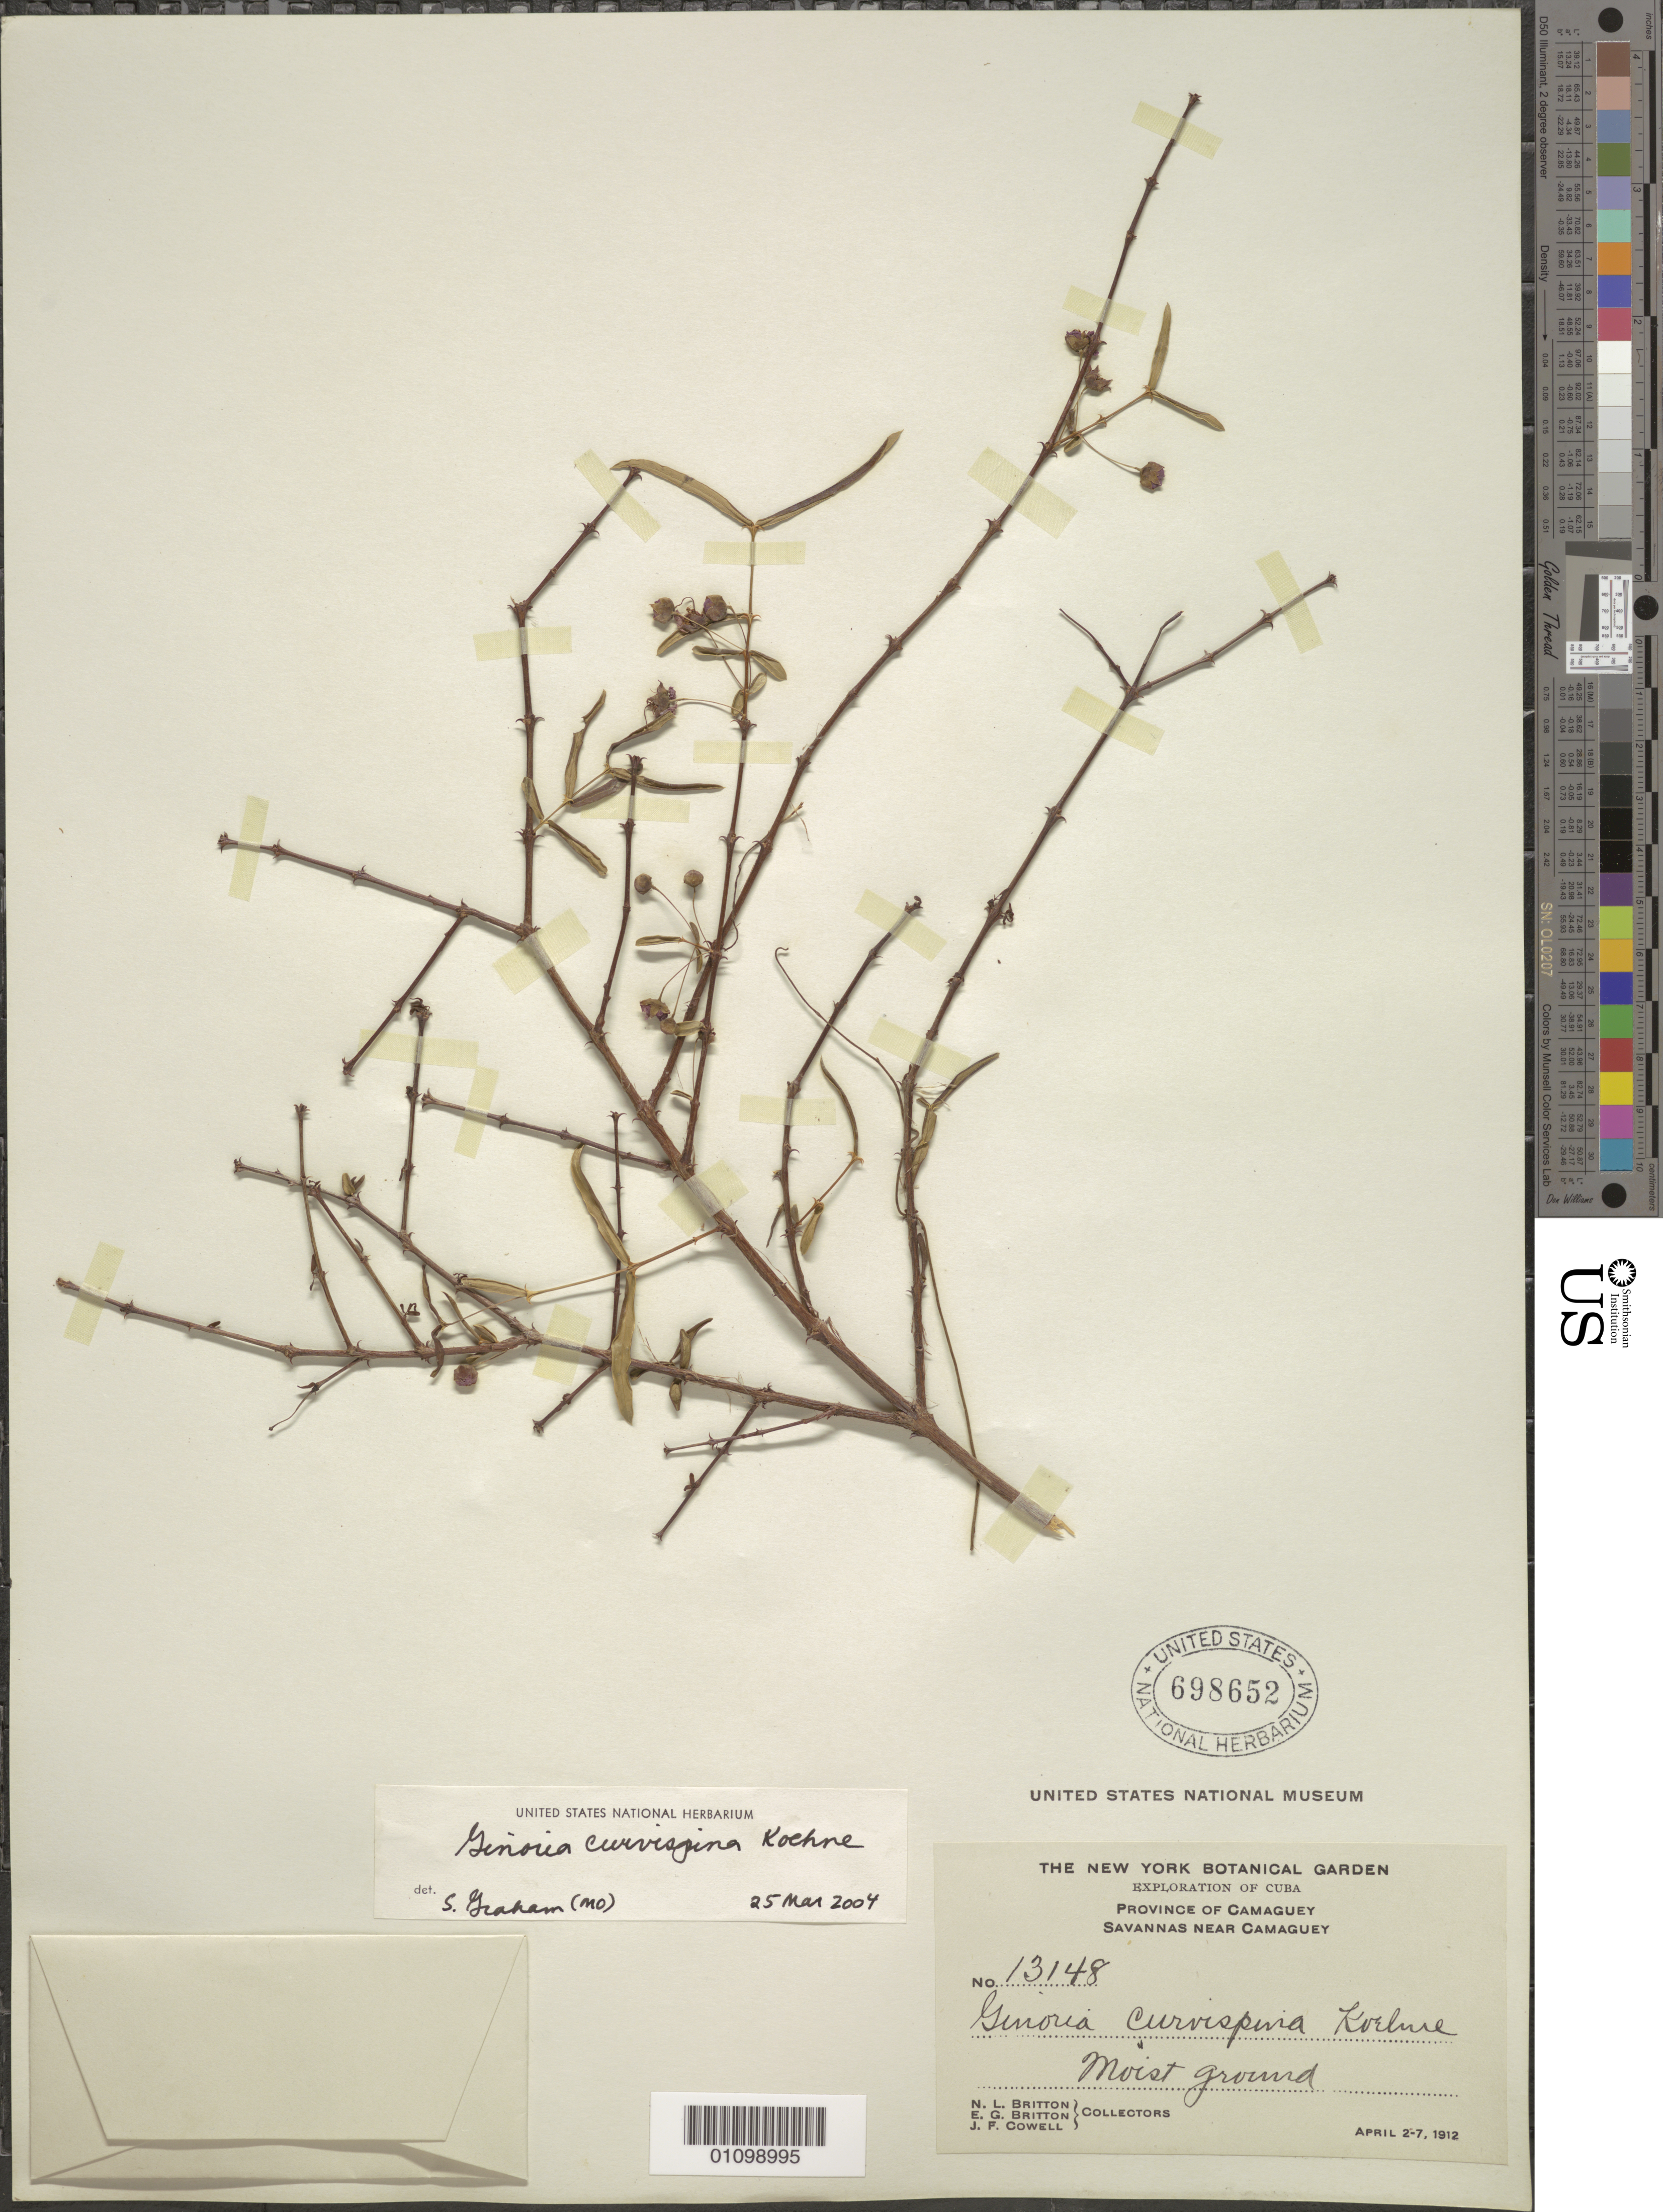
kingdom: Plantae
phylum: Tracheophyta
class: Magnoliopsida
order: Myrtales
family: Lythraceae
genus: Ginoria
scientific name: Ginoria curvispina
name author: Koehne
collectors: N. Britton, E. G. Britton & J. F. Cowell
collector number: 13148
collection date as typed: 02 Apr 1912 to 07 Apr 1912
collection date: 1912-04-02/1912-04-07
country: Cuba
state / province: Camagüey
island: Cuba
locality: Savannas near Camaguey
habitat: Moist ground.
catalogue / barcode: US 698652